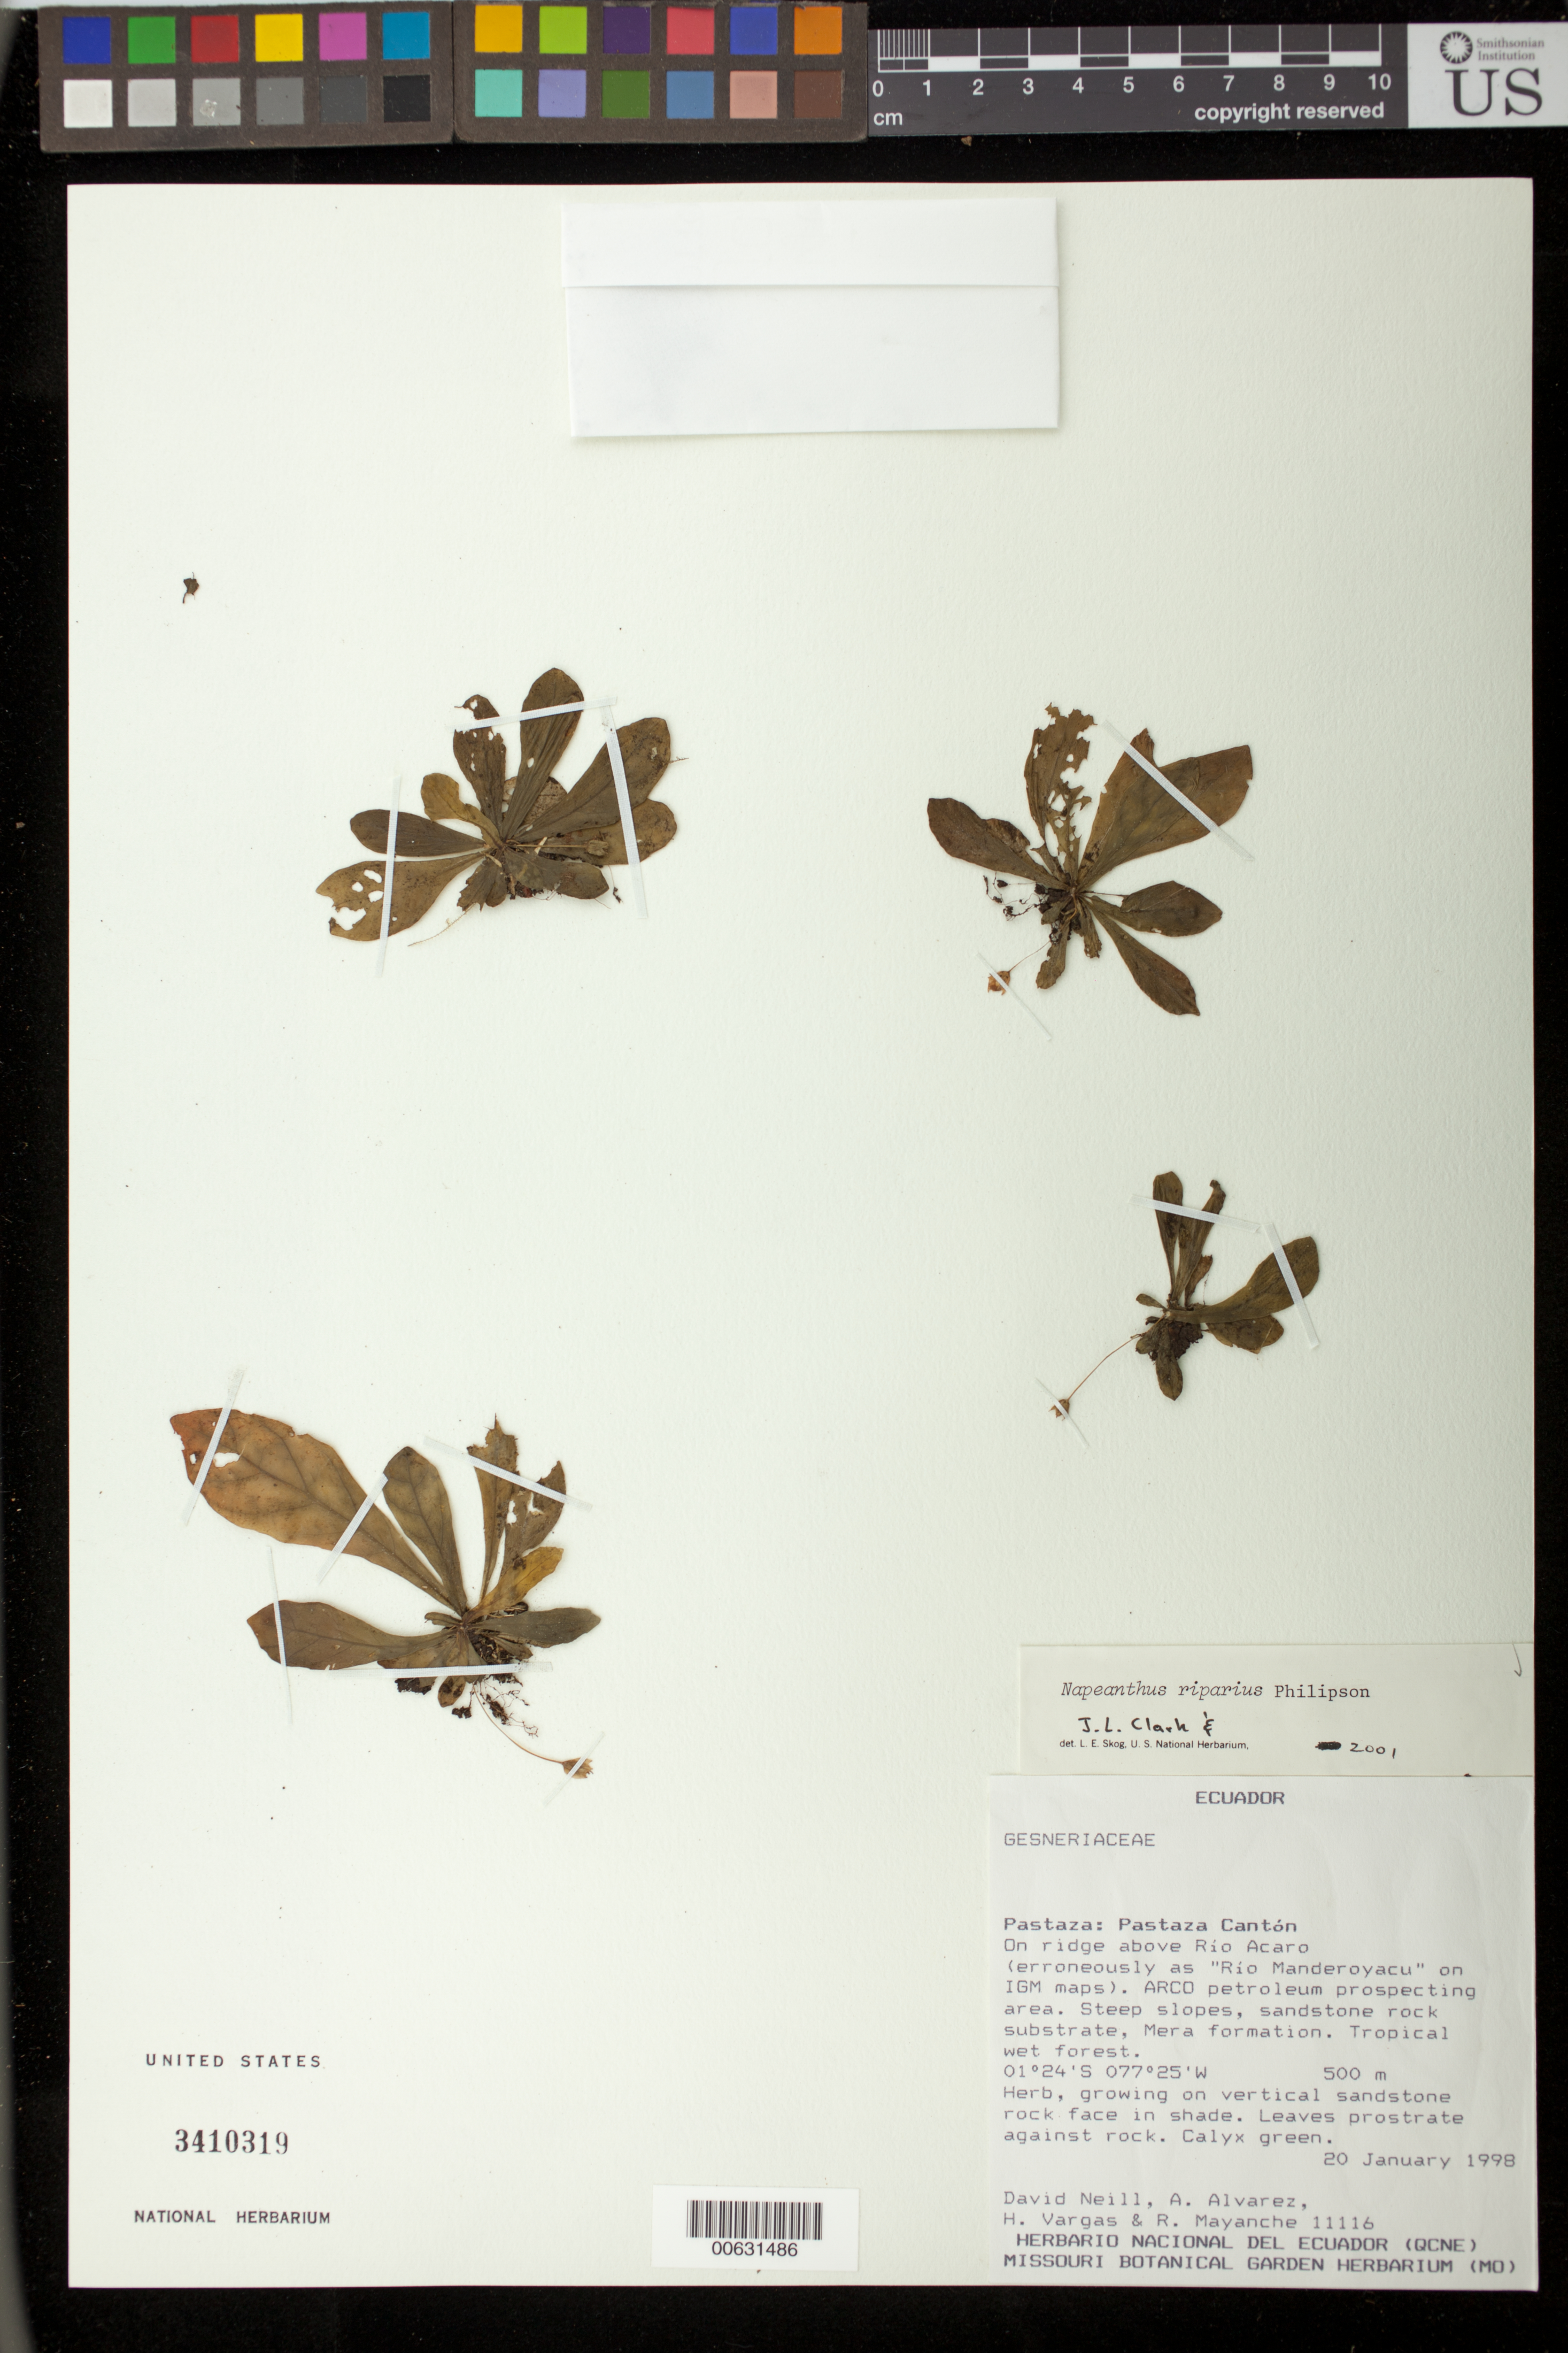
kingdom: Plantae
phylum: Tracheophyta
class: Magnoliopsida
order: Lamiales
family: Gesneriaceae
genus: Napeanthus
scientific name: Napeanthus riparius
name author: Philipson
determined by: Clark, J. L., (SEL), The Marie Selby Botanical Garden (UNITED STATES)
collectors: D. A. Neill, A. Alvarez, H. Vargas & R. Mayanche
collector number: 11116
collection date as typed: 20 Jan 1998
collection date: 1998-01-20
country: Ecuador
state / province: Pastaza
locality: Pastaza Cantón; on ridge above Río Acaro (erroneously as "Río Manderoyacu" on IGM maps); ARCO petroleum prospecting area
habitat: Steep slopes, sandstone rock substrate, Mera formation; tropical wet forest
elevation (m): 500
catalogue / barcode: US 3410319